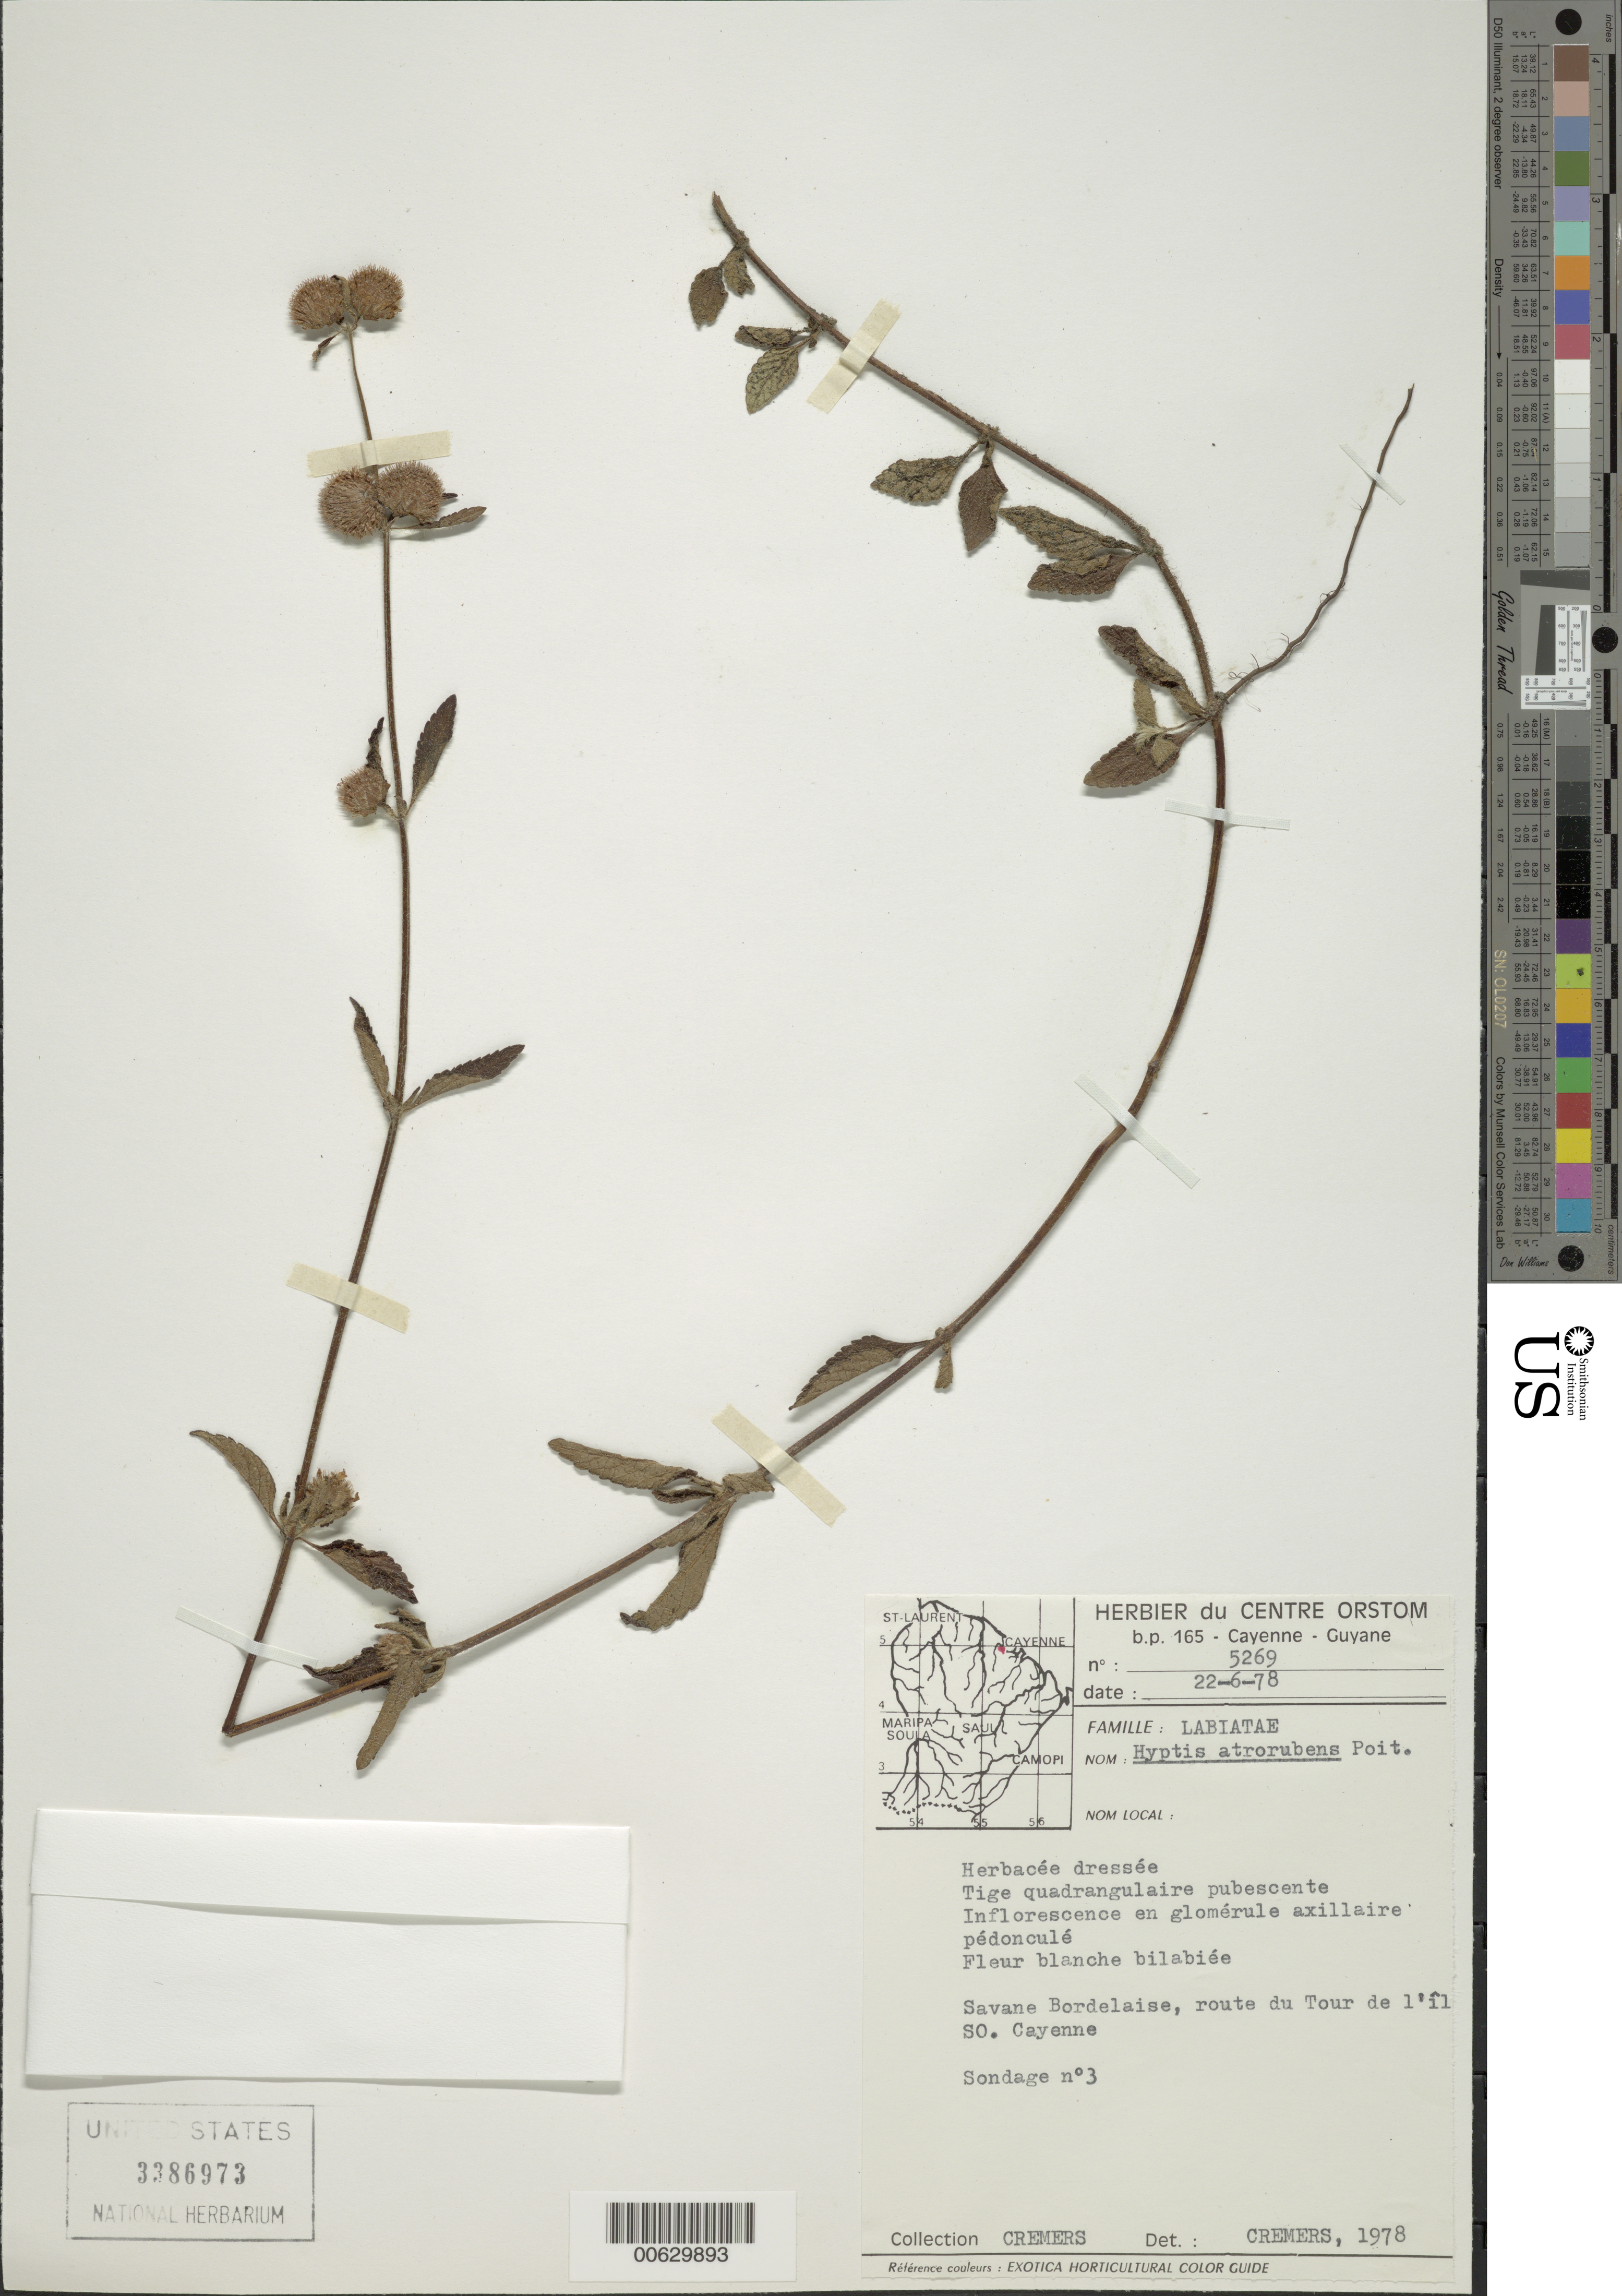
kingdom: Plantae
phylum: Tracheophyta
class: Magnoliopsida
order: Lamiales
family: Lamiaceae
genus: Hyptis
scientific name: Hyptis atrorubens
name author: Poit.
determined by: Cremers, Georges A.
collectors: G. Cremers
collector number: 5269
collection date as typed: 22-Jun-78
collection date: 1978-06-22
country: French Guiana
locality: Savane Bordelaise, route du tour de l'Ile SW Cayenne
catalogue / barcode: US 3386973